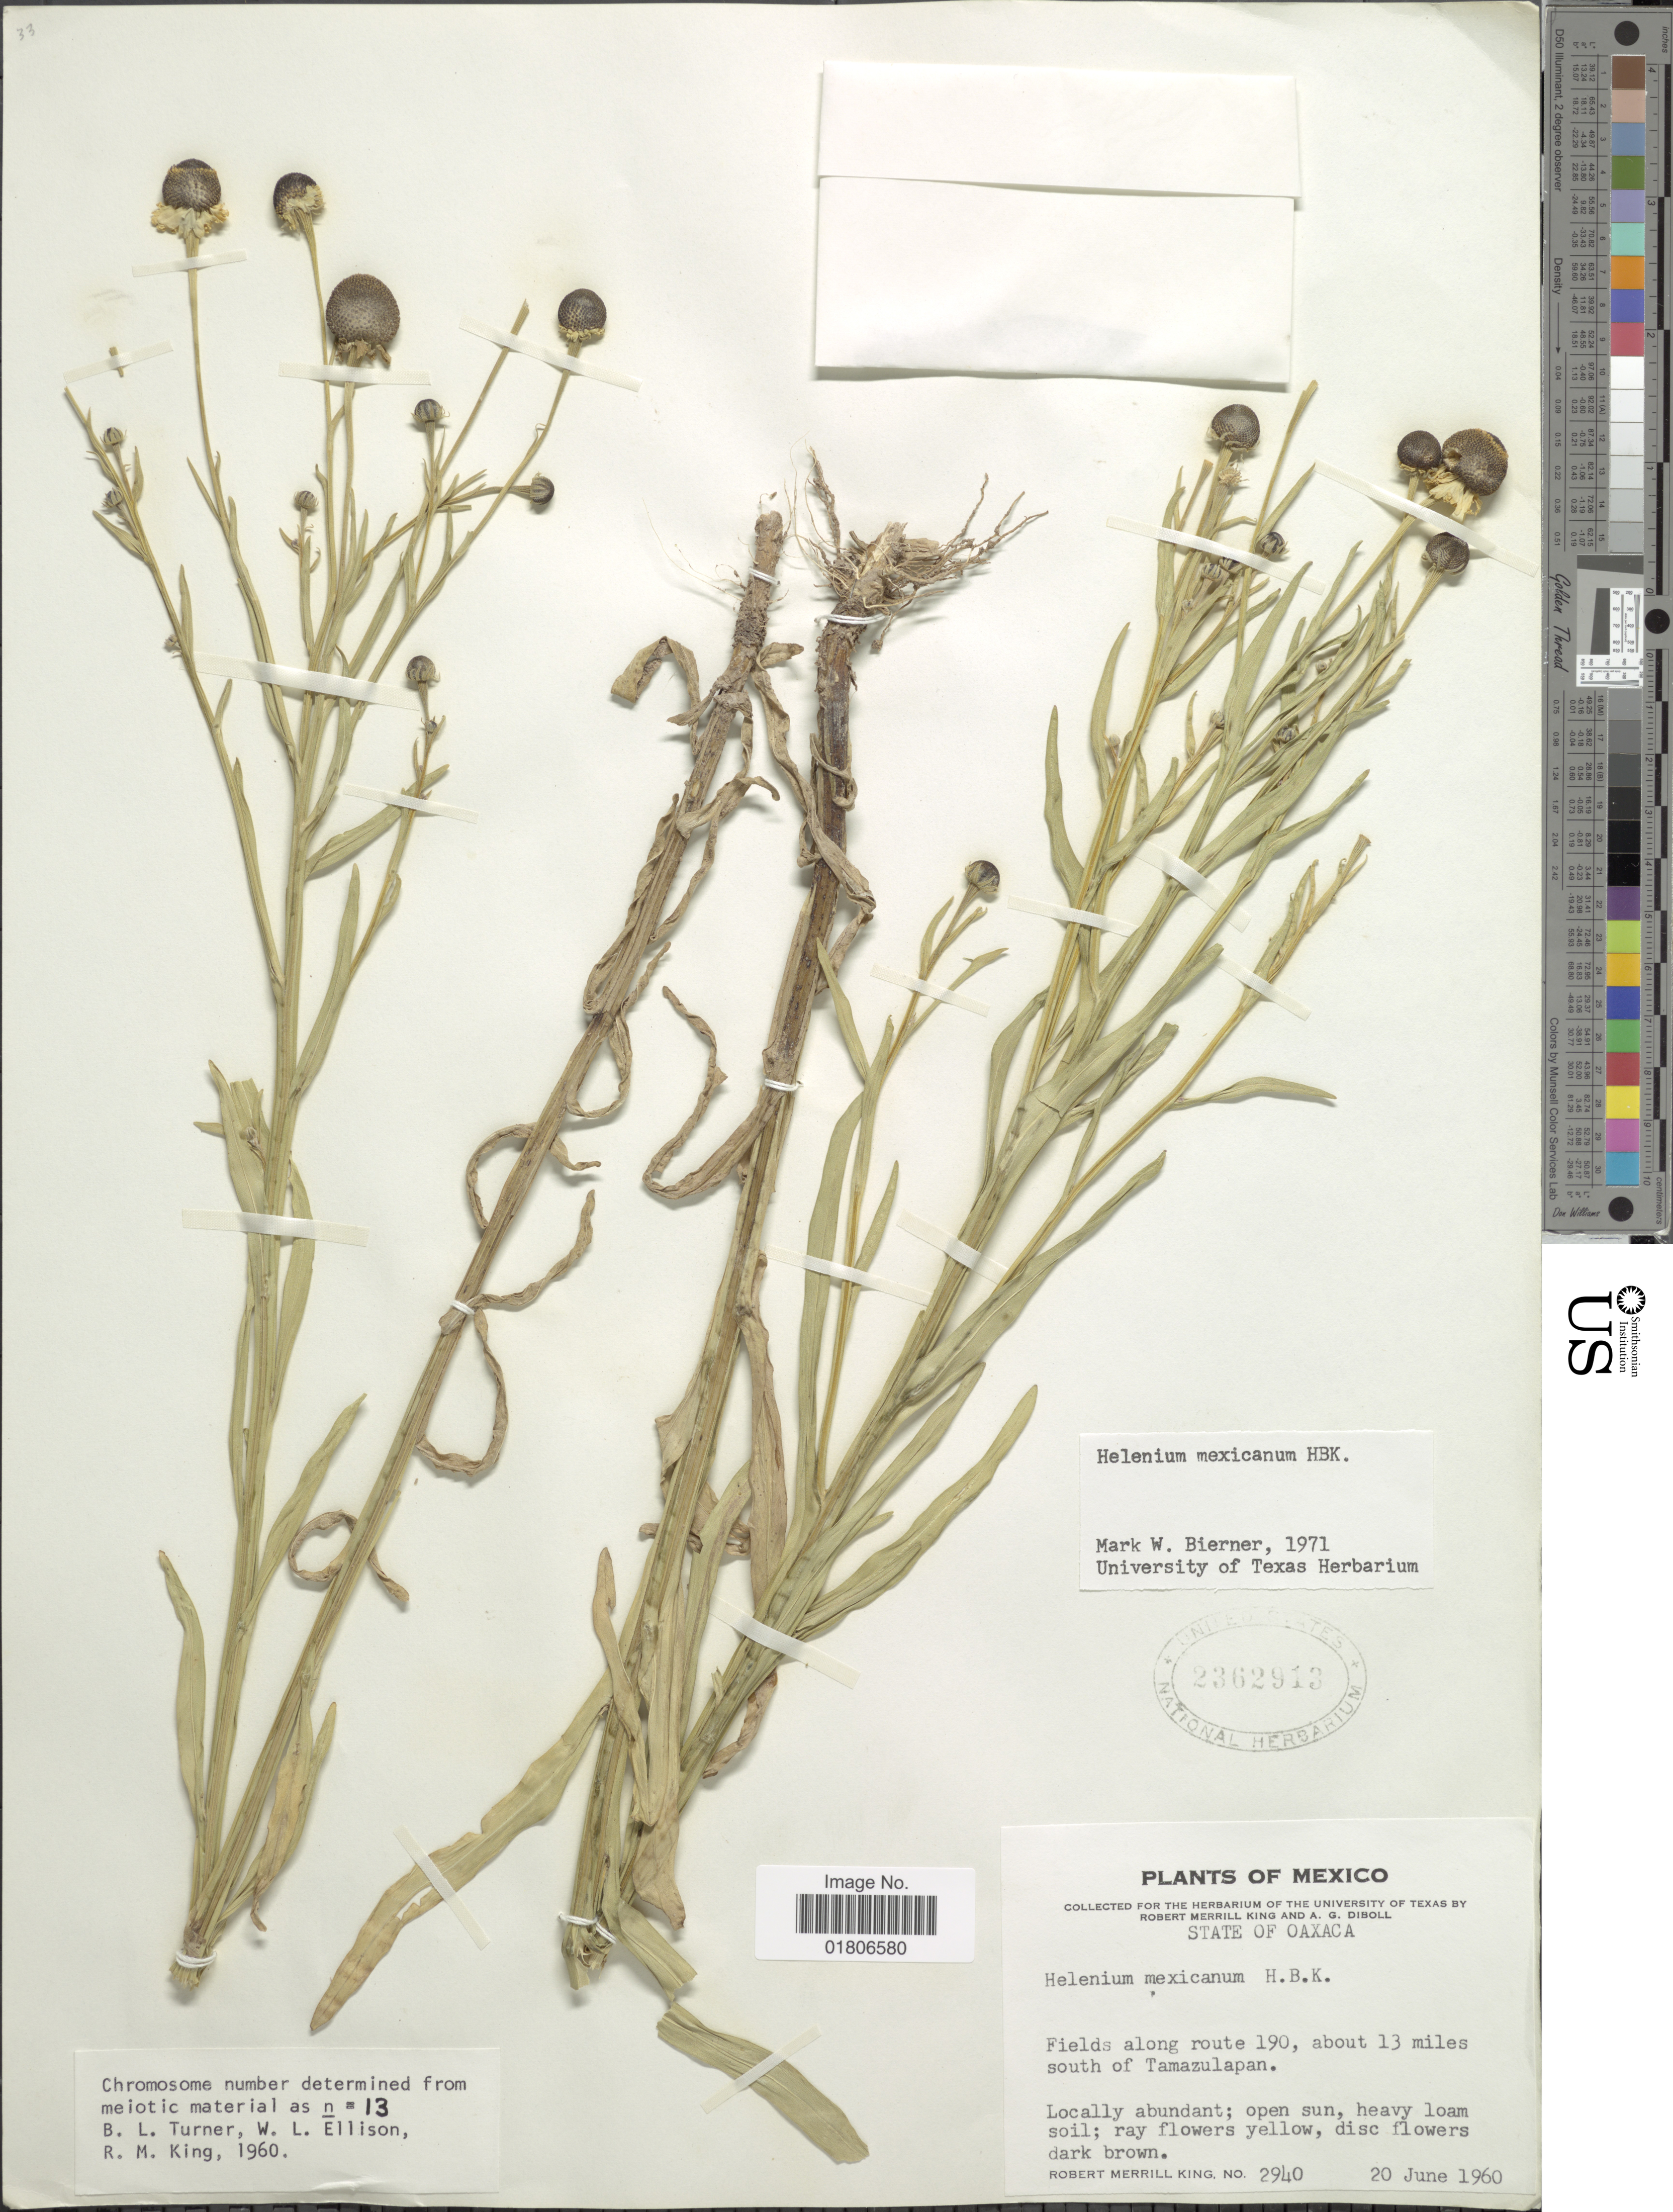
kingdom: Plantae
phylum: Tracheophyta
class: Magnoliopsida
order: Asterales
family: Asteraceae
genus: Helenium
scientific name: Helenium mexicanum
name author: Kunth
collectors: R. M. King & A. Diboll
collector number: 2940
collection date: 1960-06-20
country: Mexico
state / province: Oaxaca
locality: Along route 190, about 13 miles south of Tamazulapan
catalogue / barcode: US 2362913